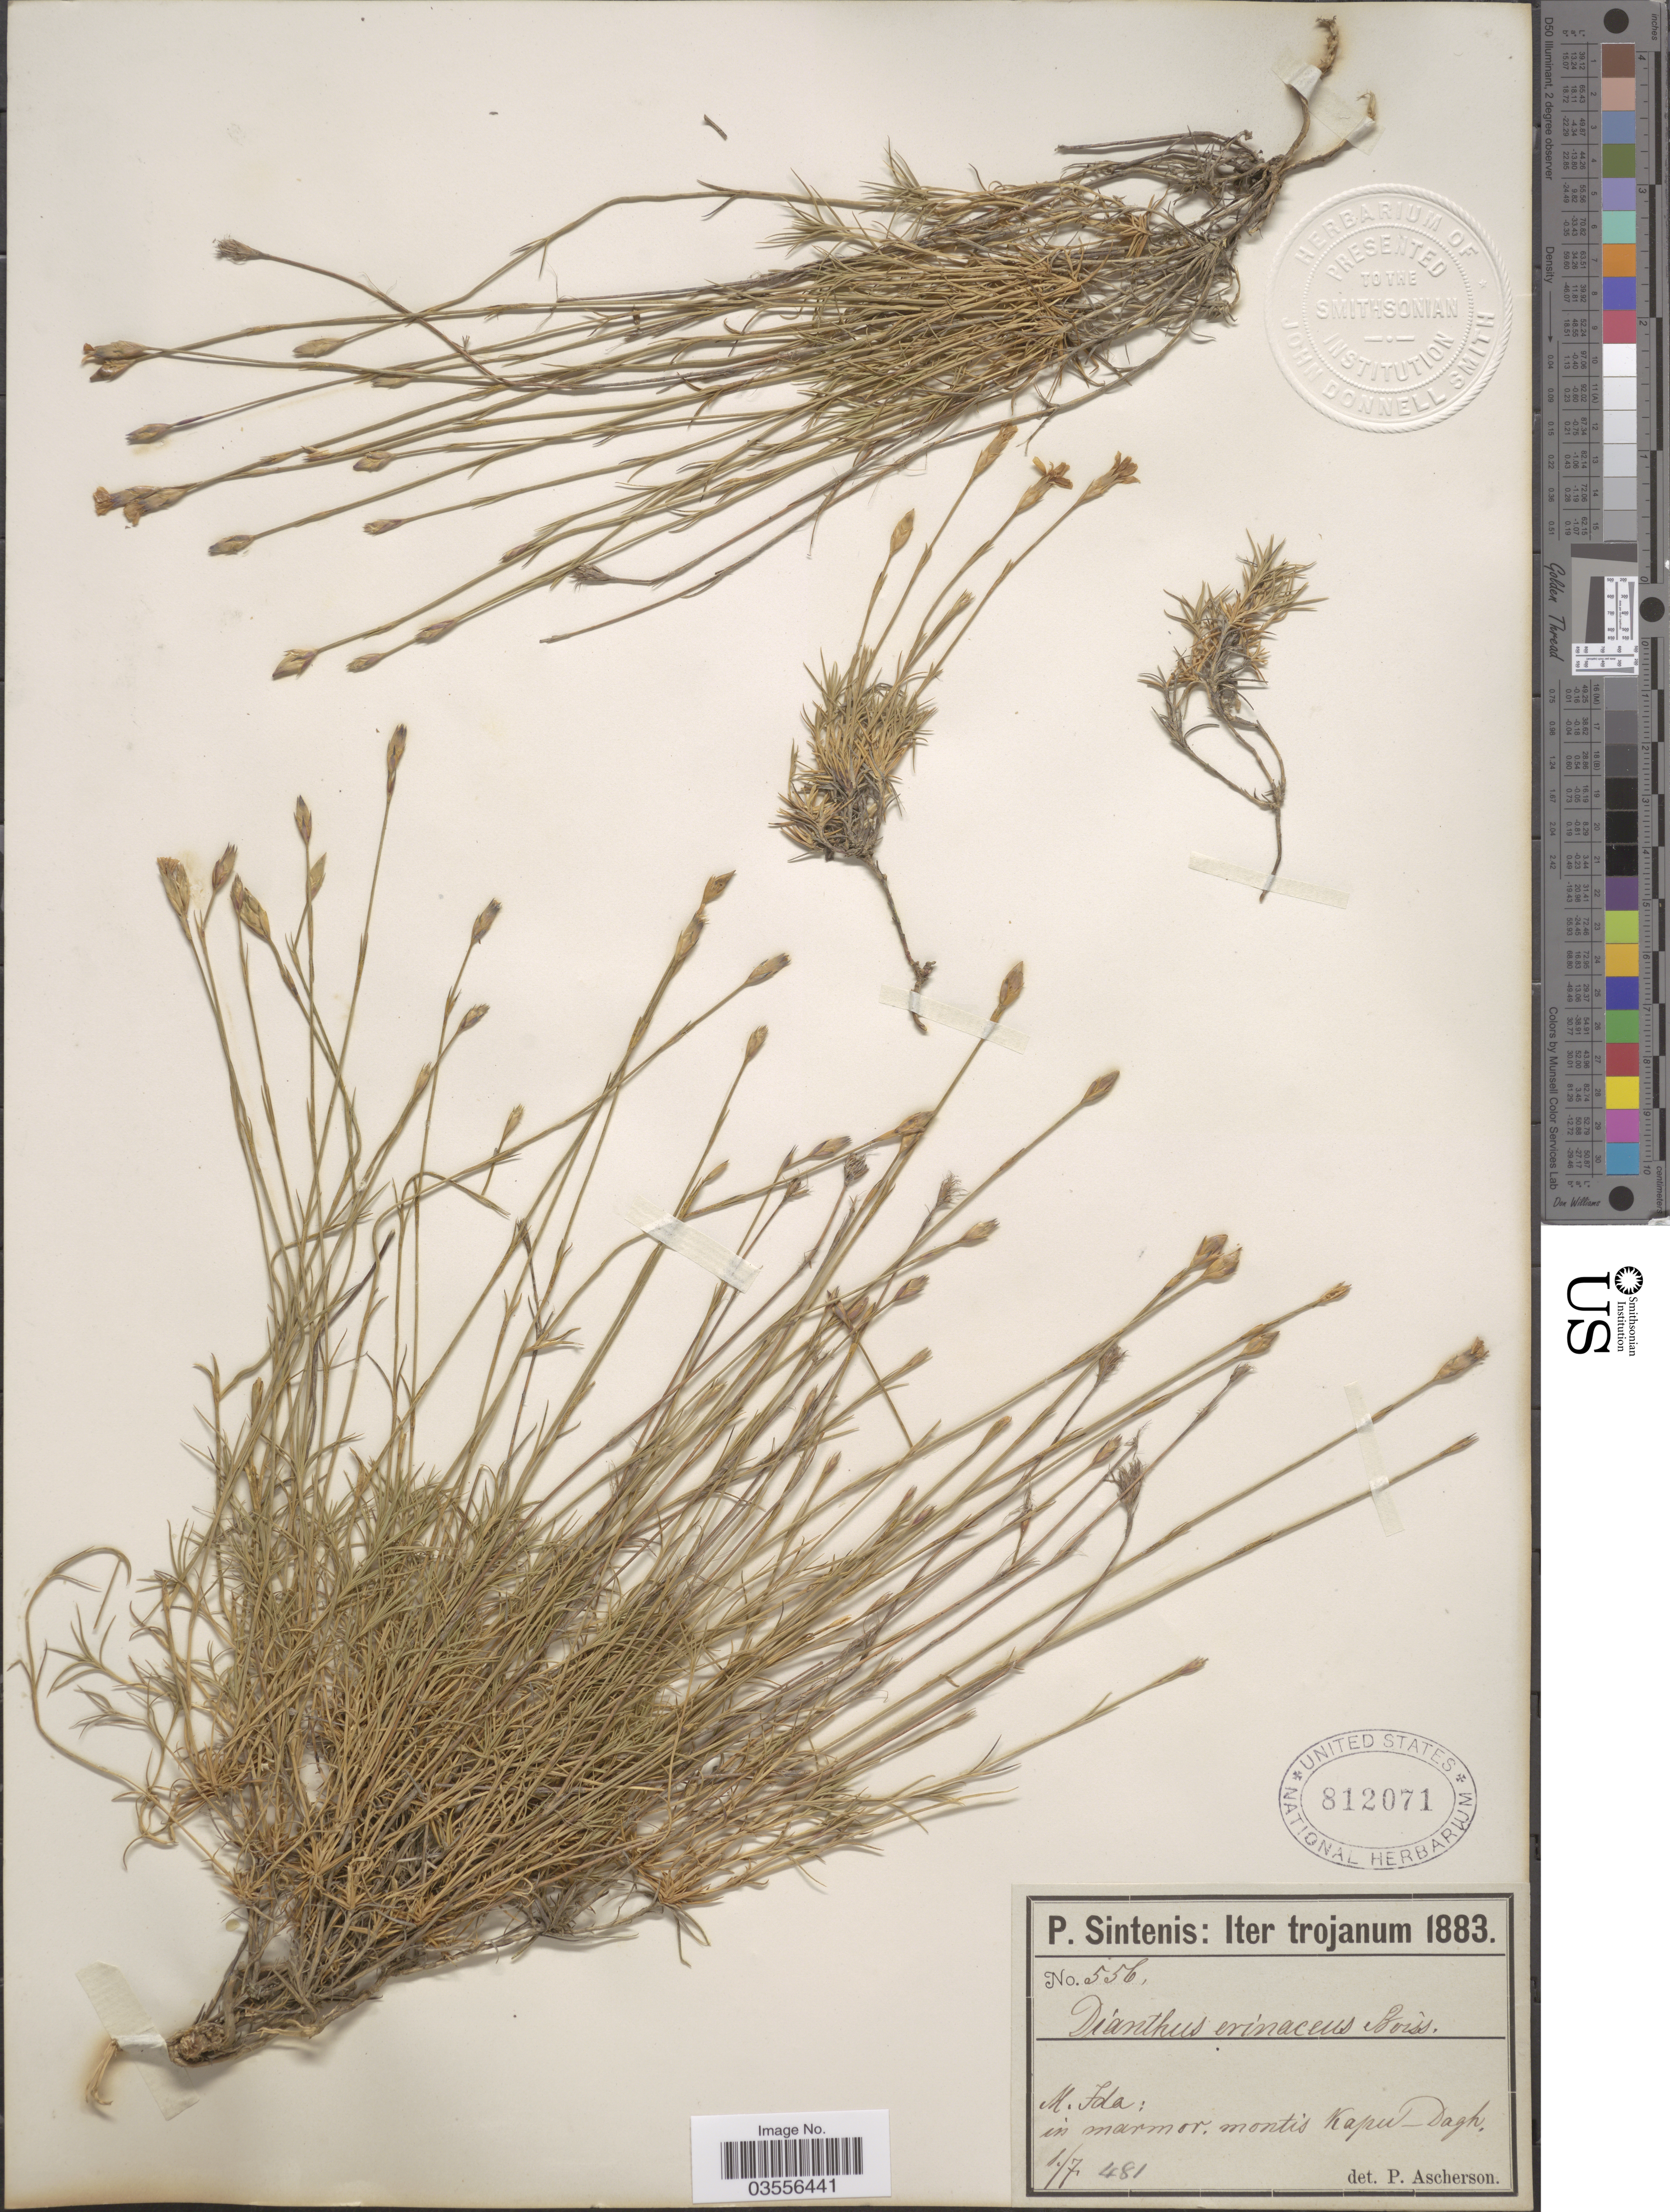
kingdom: Plantae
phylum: Tracheophyta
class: Magnoliopsida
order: Caryophyllales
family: Caryophyllaceae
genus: Dianthus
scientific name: Dianthus erinaceus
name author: Boiss.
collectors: P. Sintenis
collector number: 556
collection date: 1883-07-01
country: Turkey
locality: Iter trojanum. M. Ida: on marm or. montis Kapu-Dagh.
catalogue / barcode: US 812071